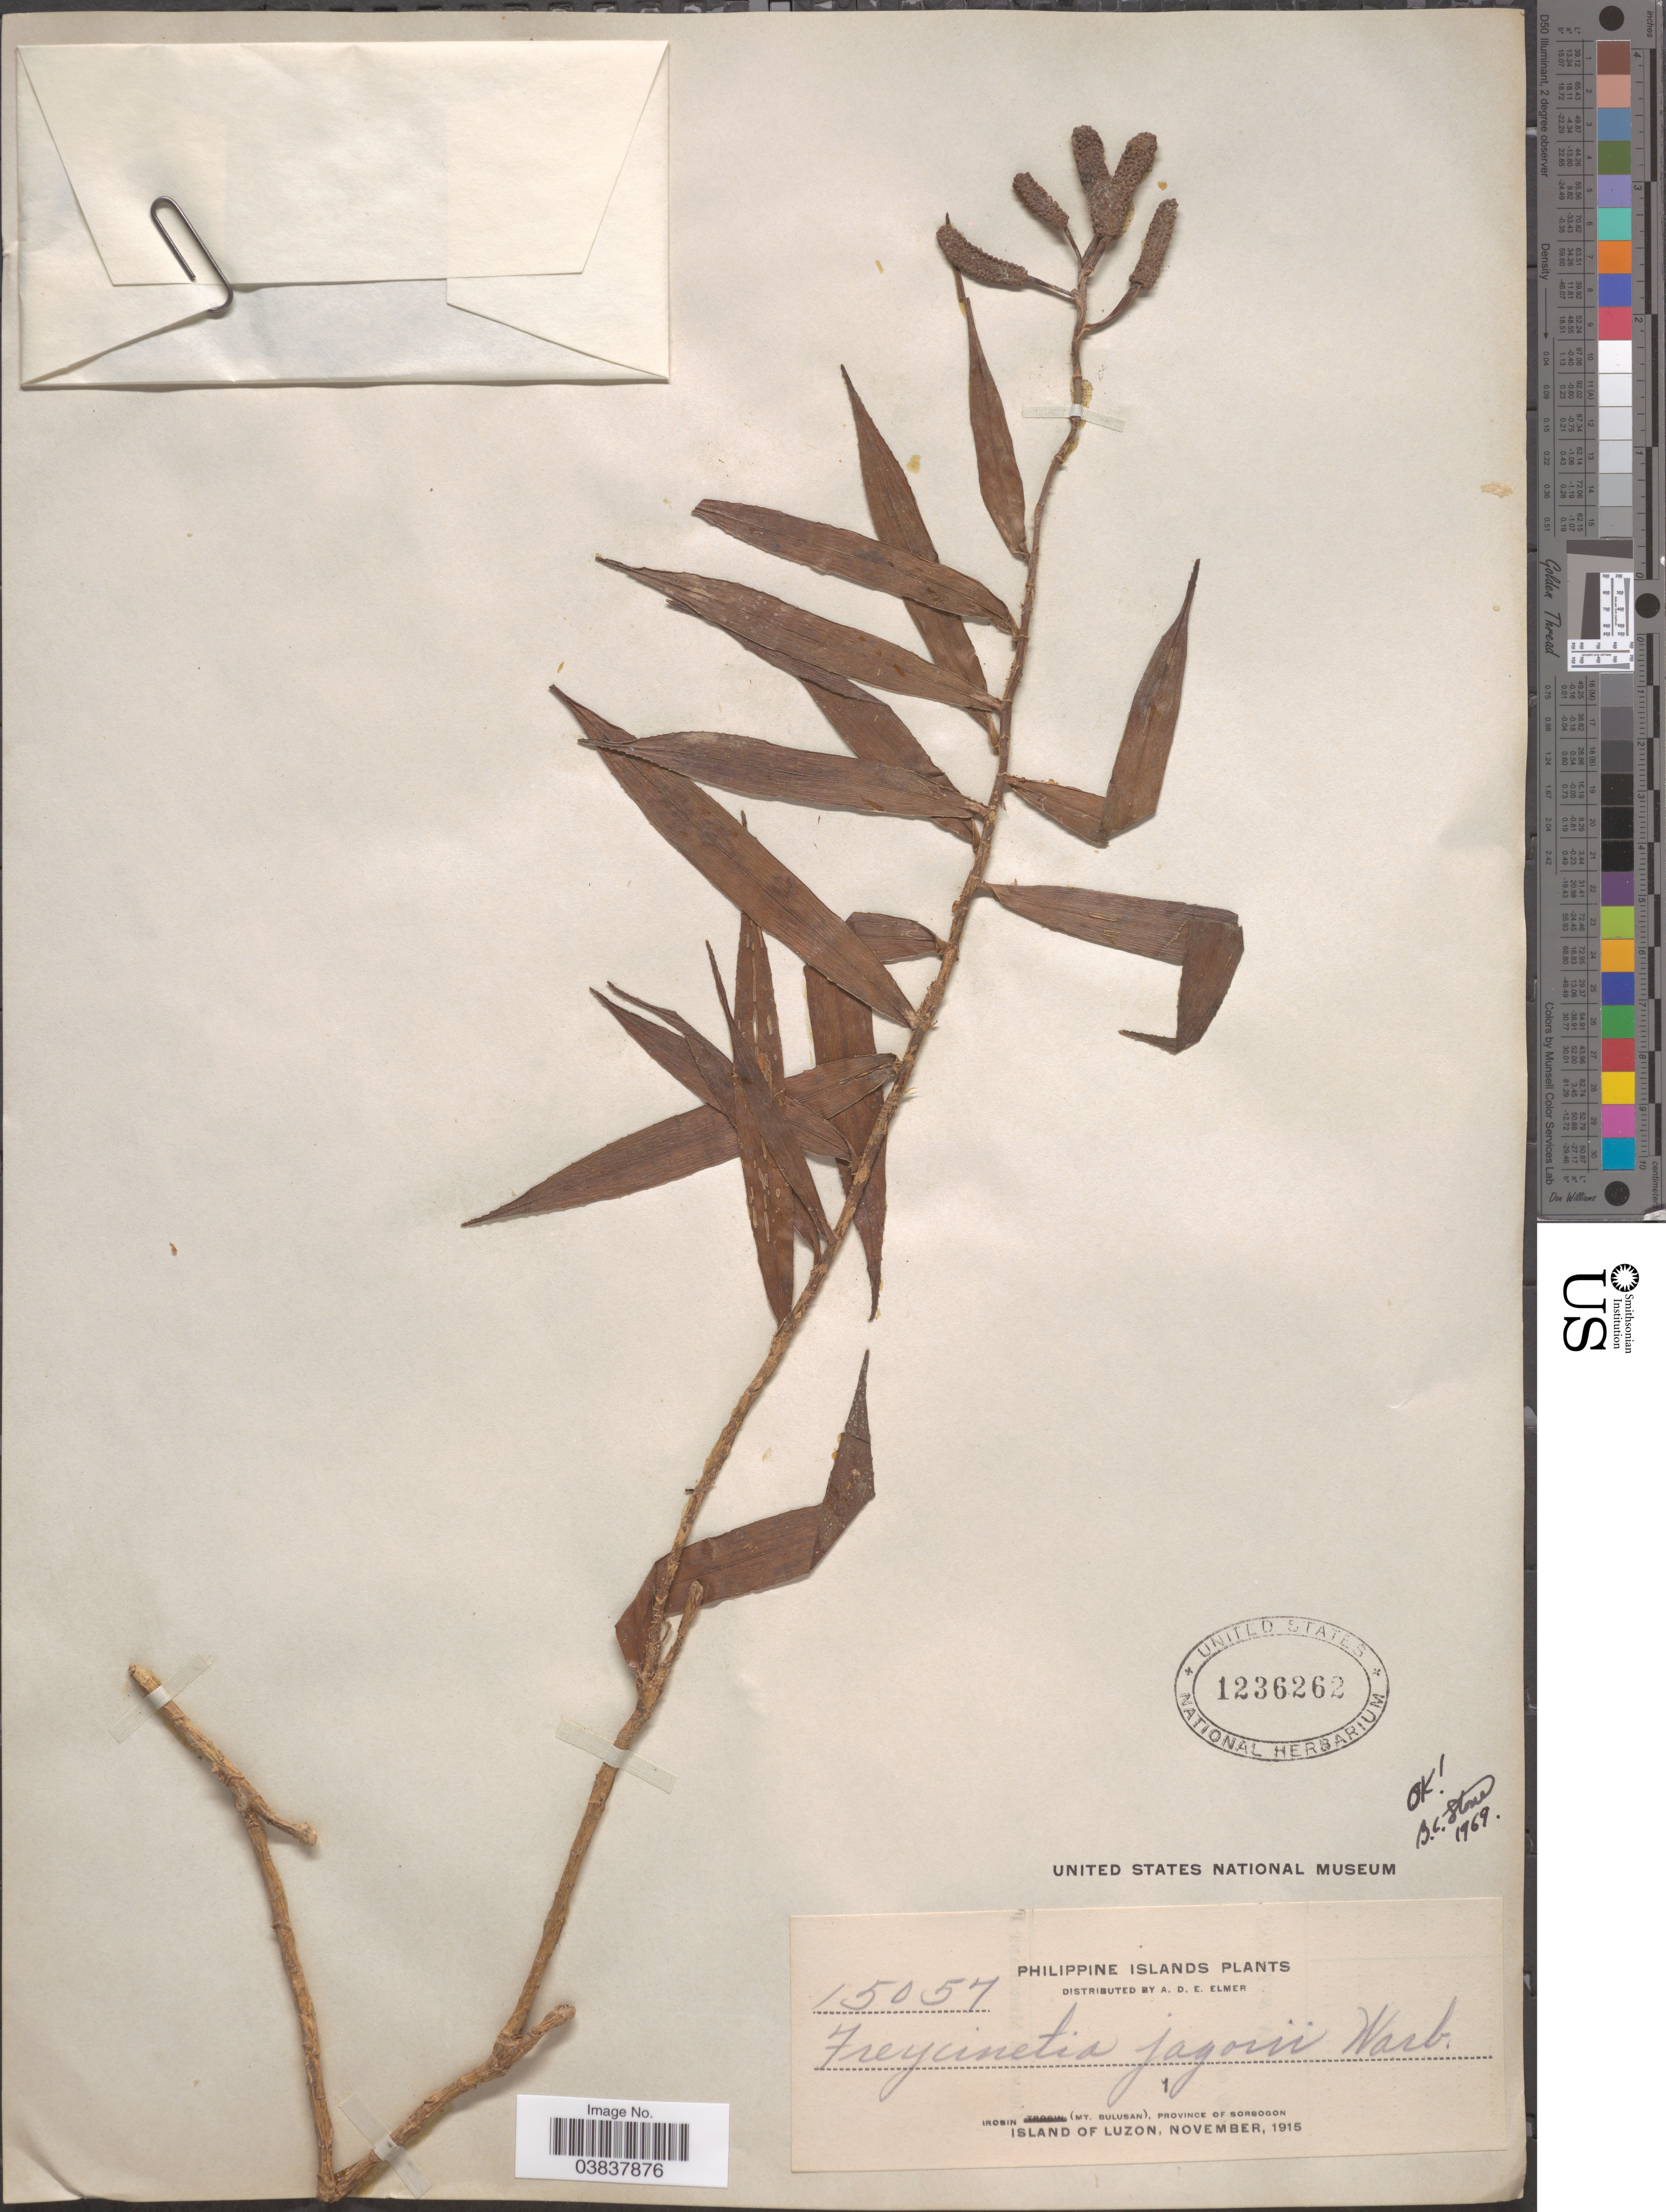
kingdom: Plantae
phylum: Tracheophyta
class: Liliopsida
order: Pandanales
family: Pandanaceae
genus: Freycinetia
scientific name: Freycinetia jagorii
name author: Warb.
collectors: A. D. E. Elmer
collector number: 15057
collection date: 1915-11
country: Philippines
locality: Irosin (Mt. Bulusan), Province of Sorsogon, Island of Luzon.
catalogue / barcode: US 1236262